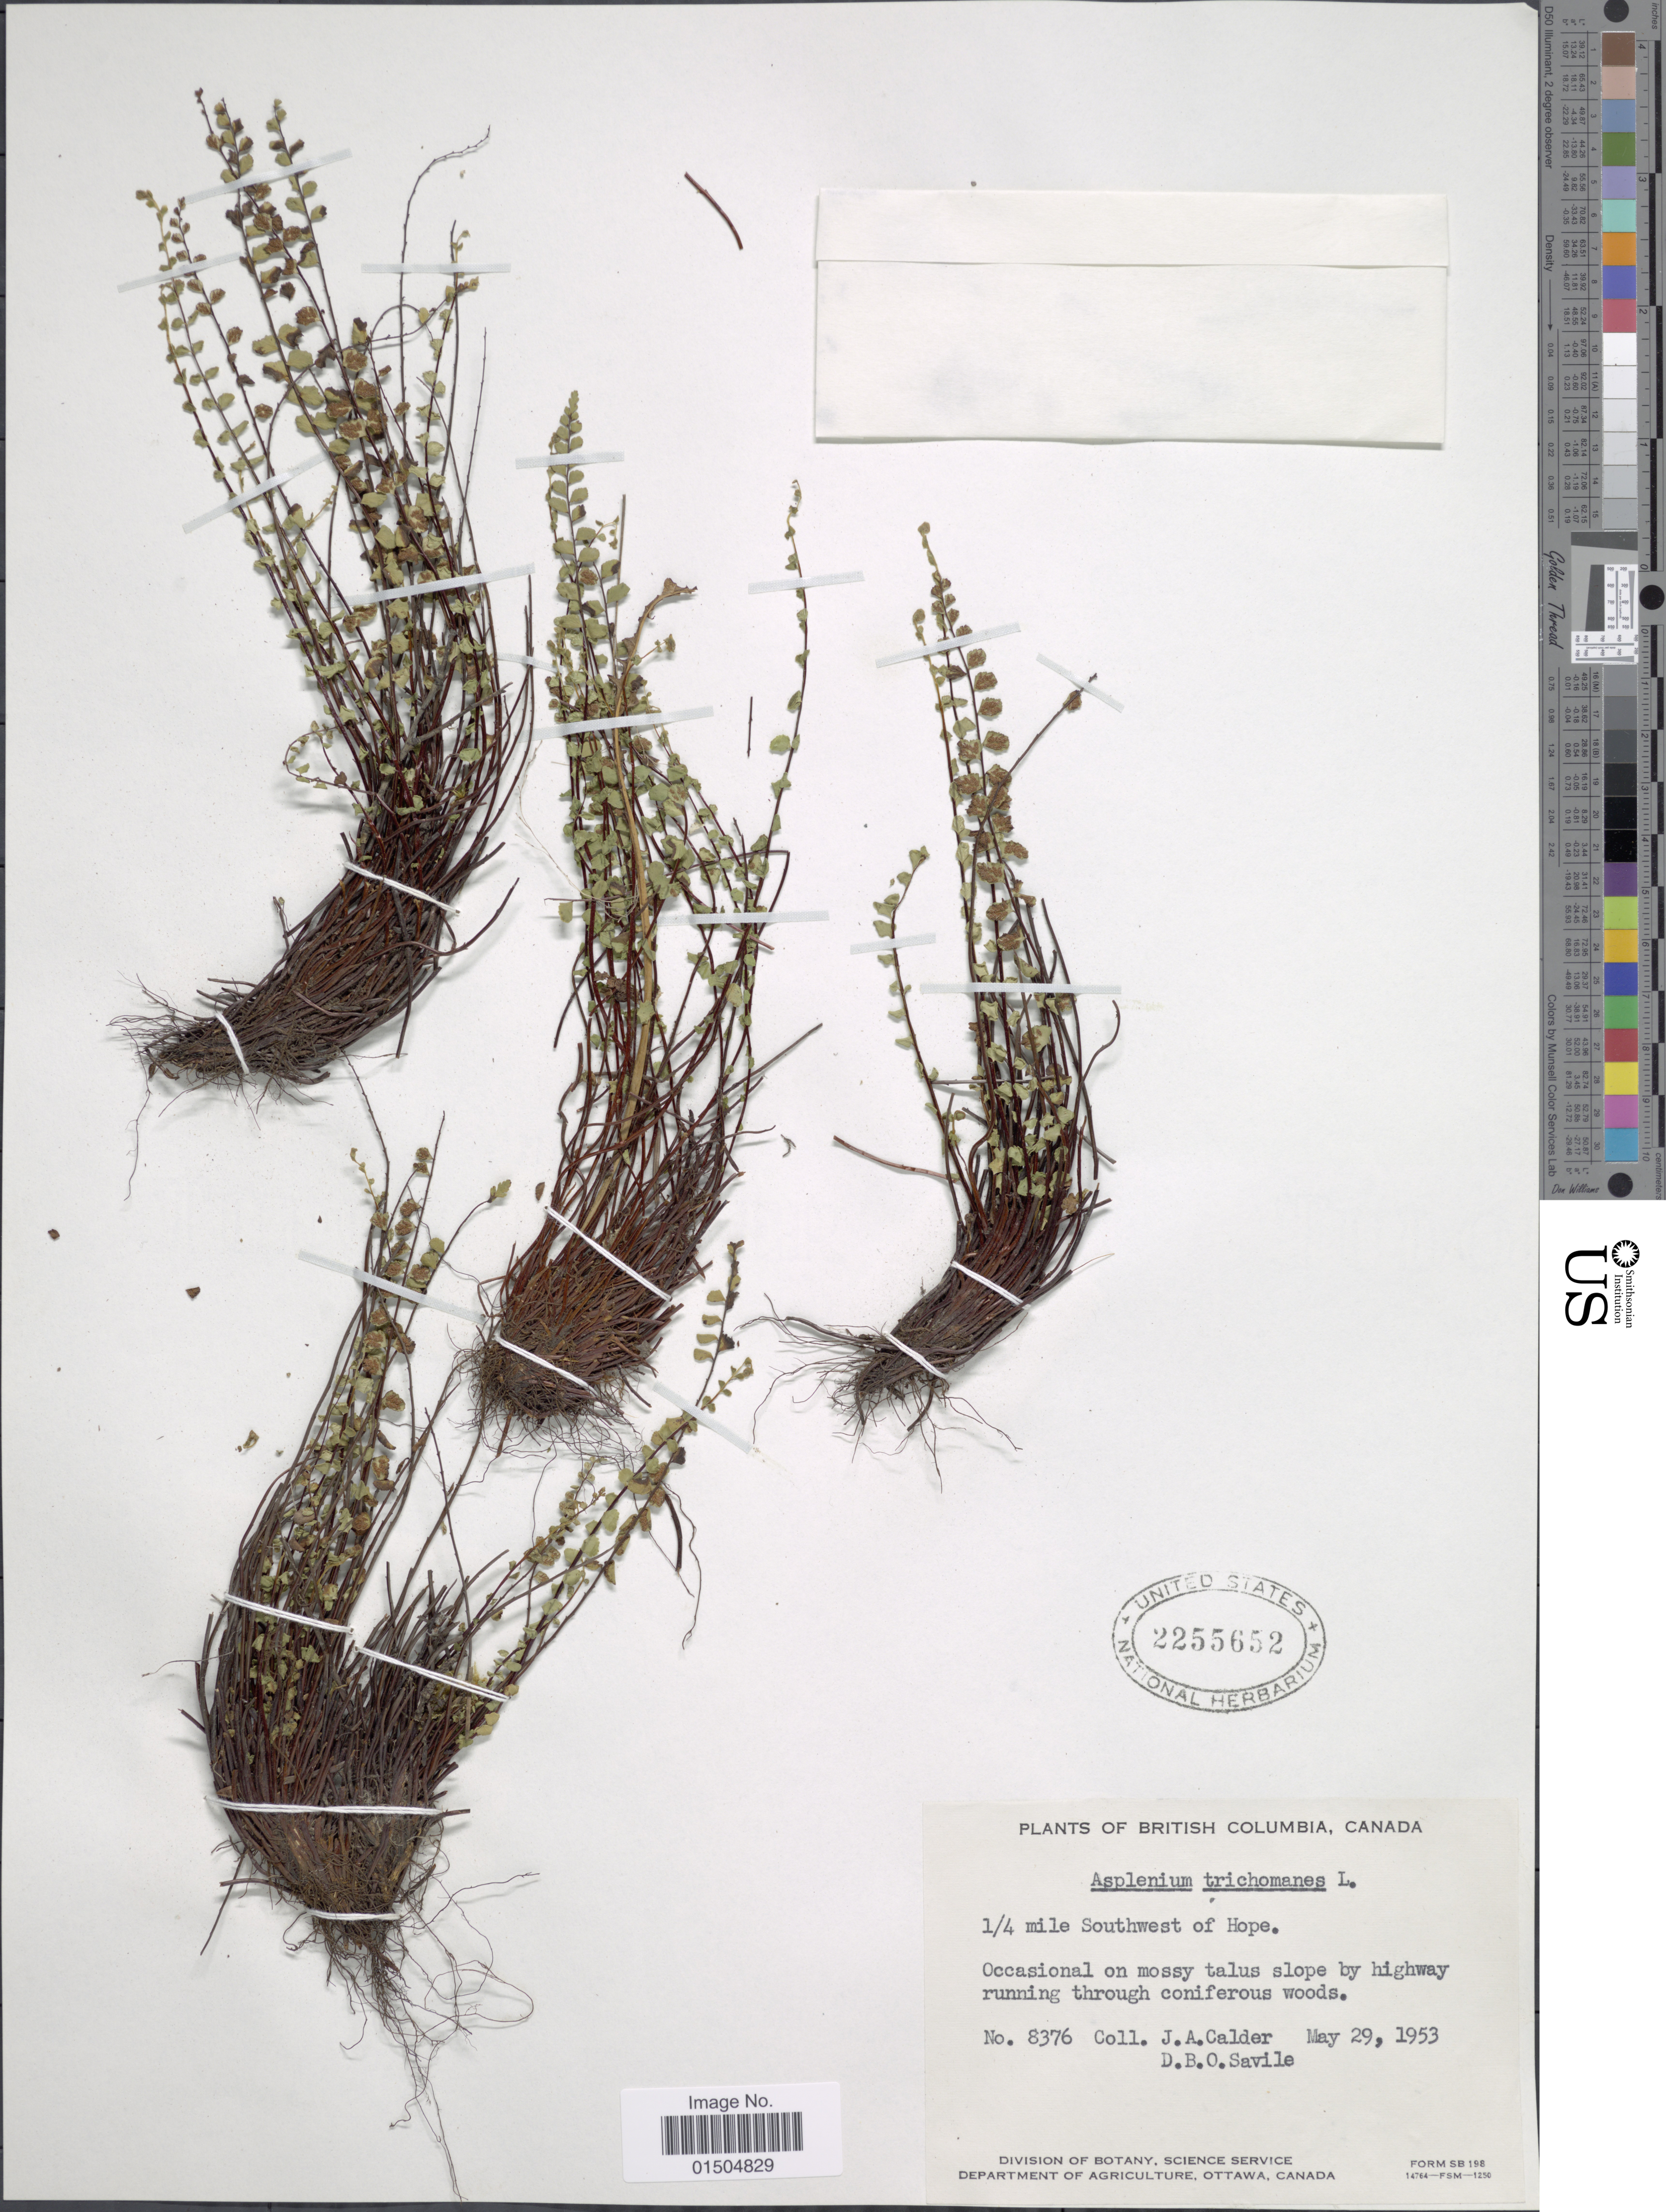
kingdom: Plantae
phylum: Tracheophyta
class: Polypodiopsida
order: Polypodiales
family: Aspleniaceae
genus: Asplenium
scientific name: Asplenium trichomanes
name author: L.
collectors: J. A. Calder & D. Savile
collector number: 8376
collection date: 1953-05-29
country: Canada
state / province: British Columbia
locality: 1/4 mile Southwest of Hope.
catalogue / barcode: US 2255652